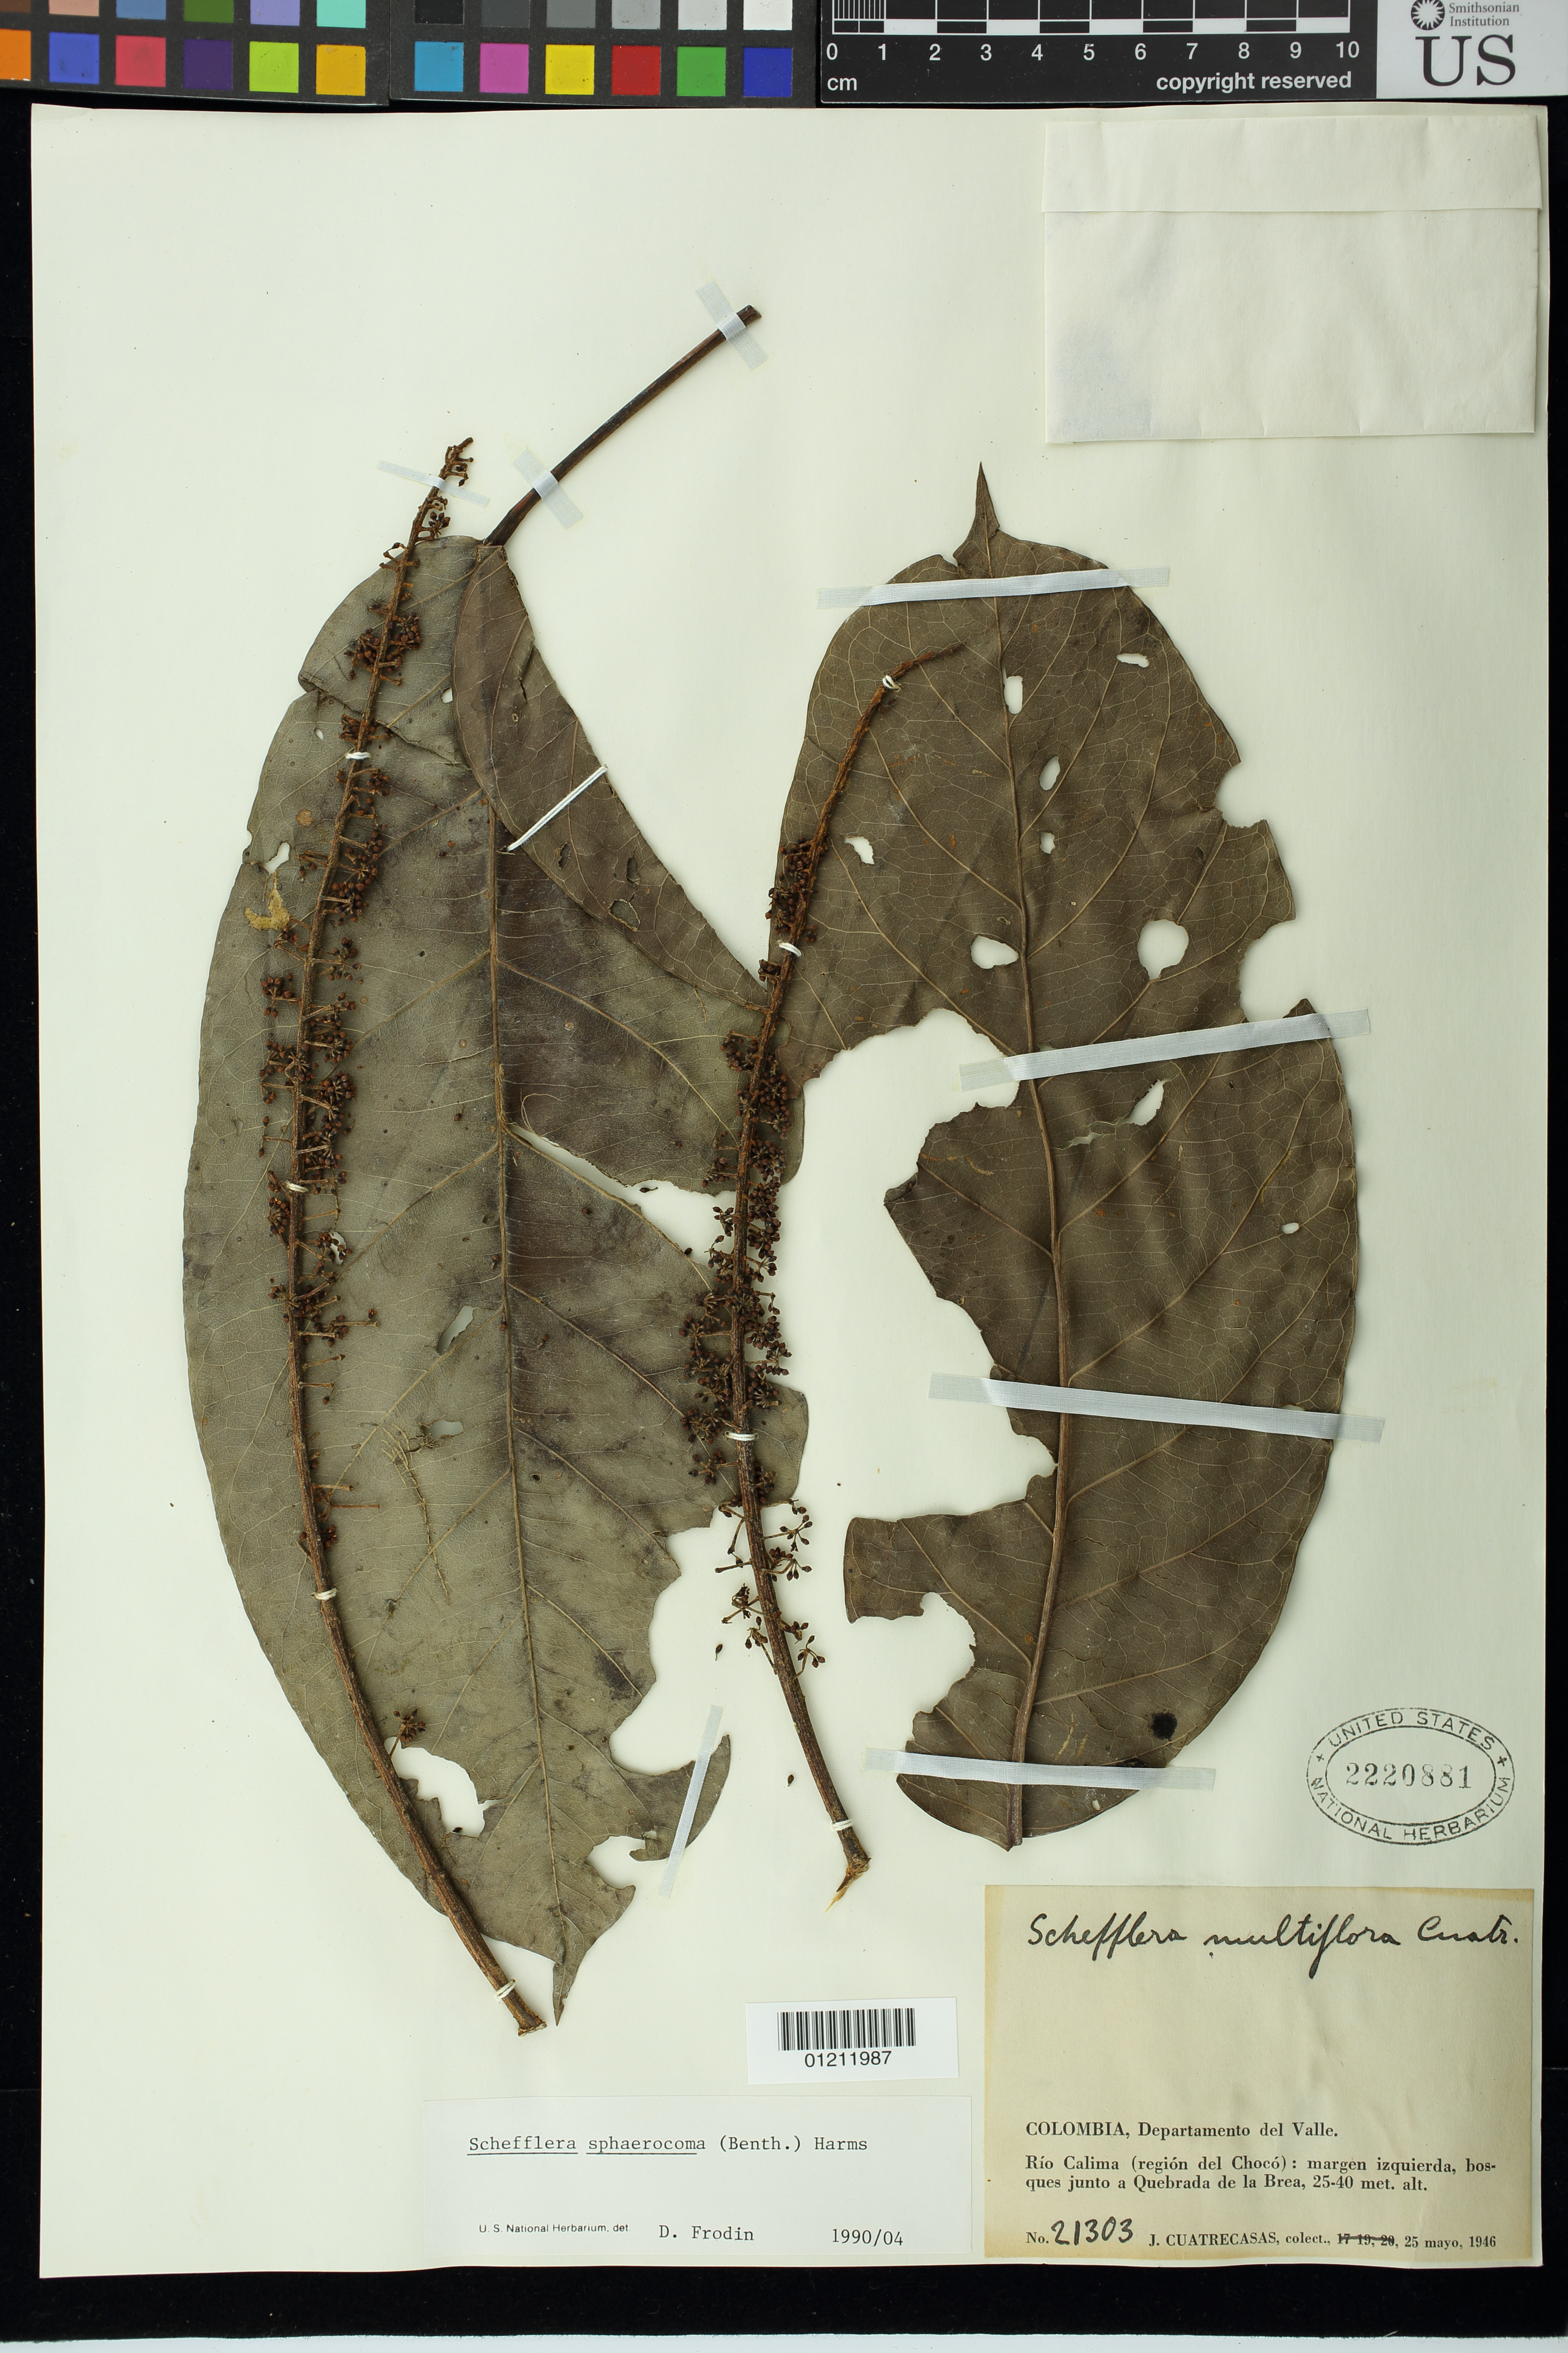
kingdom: Plantae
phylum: Tracheophyta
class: Magnoliopsida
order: Apiales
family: Araliaceae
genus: Schefflera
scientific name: Schefflera sphaerocoma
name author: (Benth.) Harms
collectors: J. Cuatrecasas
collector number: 21303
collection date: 1946-05-25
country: Colombia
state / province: Valle del Cauca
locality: Departamento del Valle. Río Calima (región Chocó): margen izquierda, bosques junto a Quebrada de la Brea.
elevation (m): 25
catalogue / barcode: US 2220881